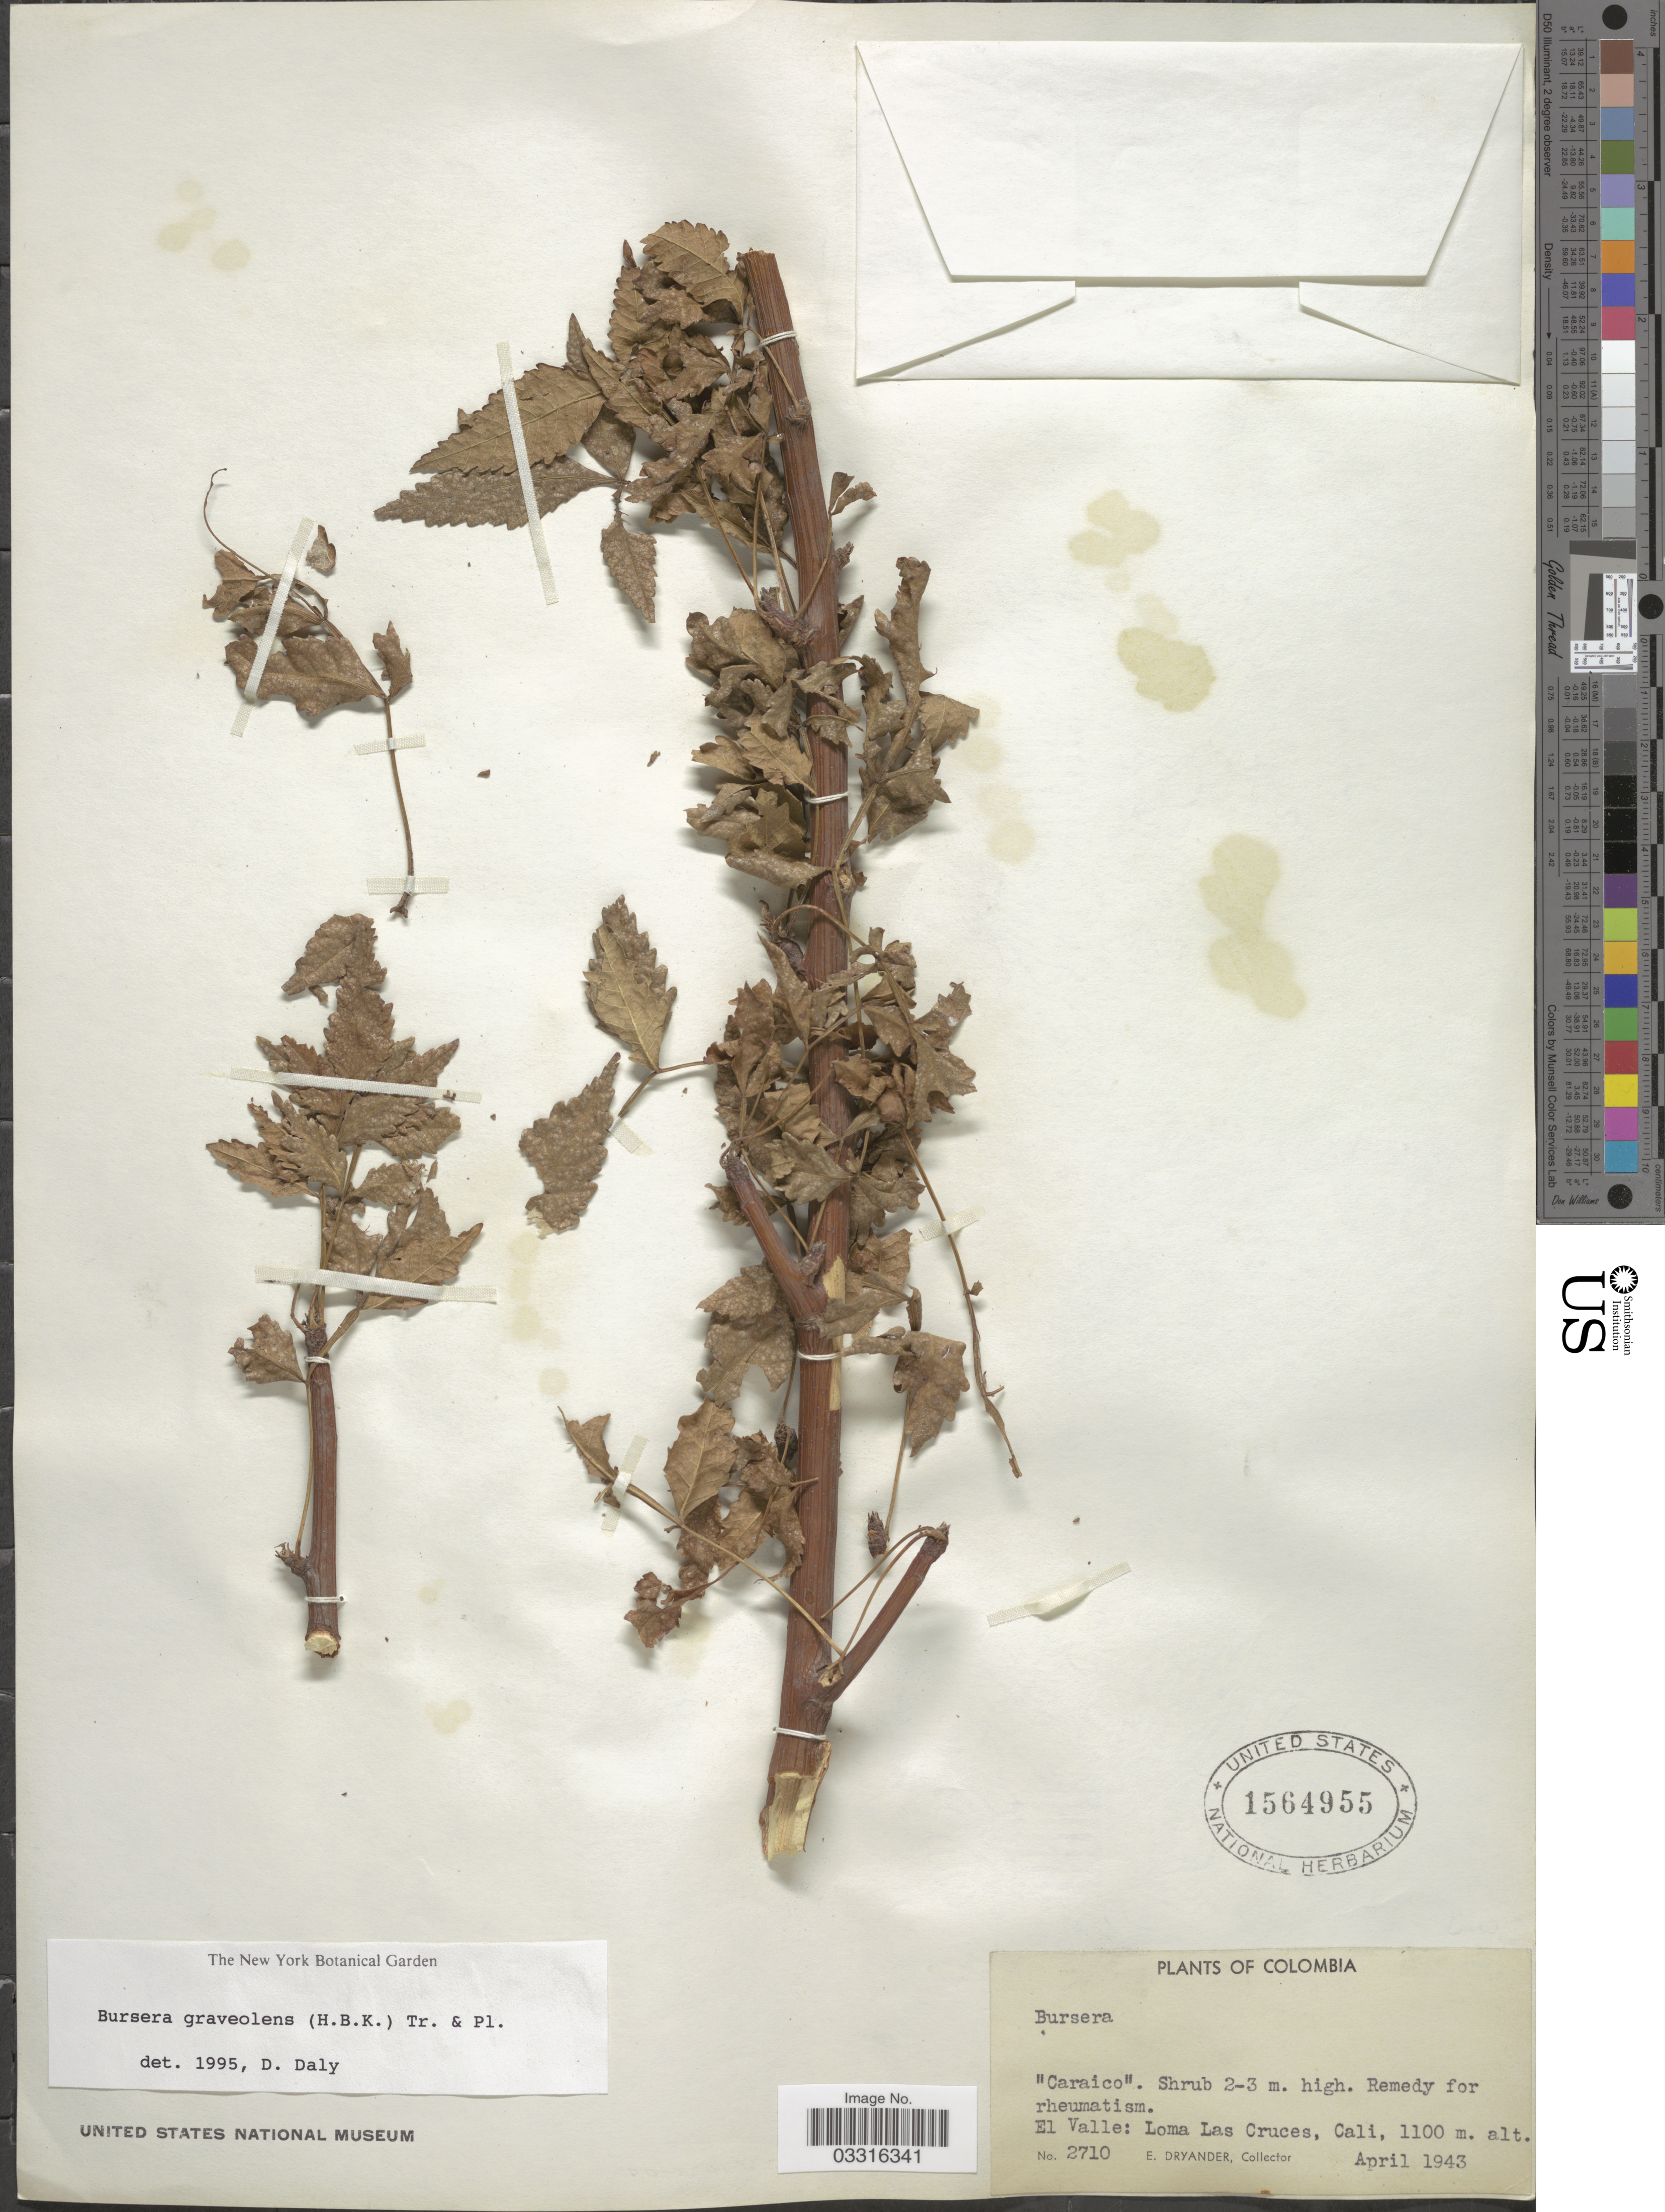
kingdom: Plantae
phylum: Tracheophyta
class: Magnoliopsida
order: Sapindales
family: Burseraceae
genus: Bursera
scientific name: Bursera graveolens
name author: (Kunth) Triana & Planch.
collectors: E. Dryander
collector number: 2710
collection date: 1943-04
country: Colombia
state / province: Valle del Cauca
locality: El Valle: Loma Las Cruces, Cali.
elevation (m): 1100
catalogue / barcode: US 1564955